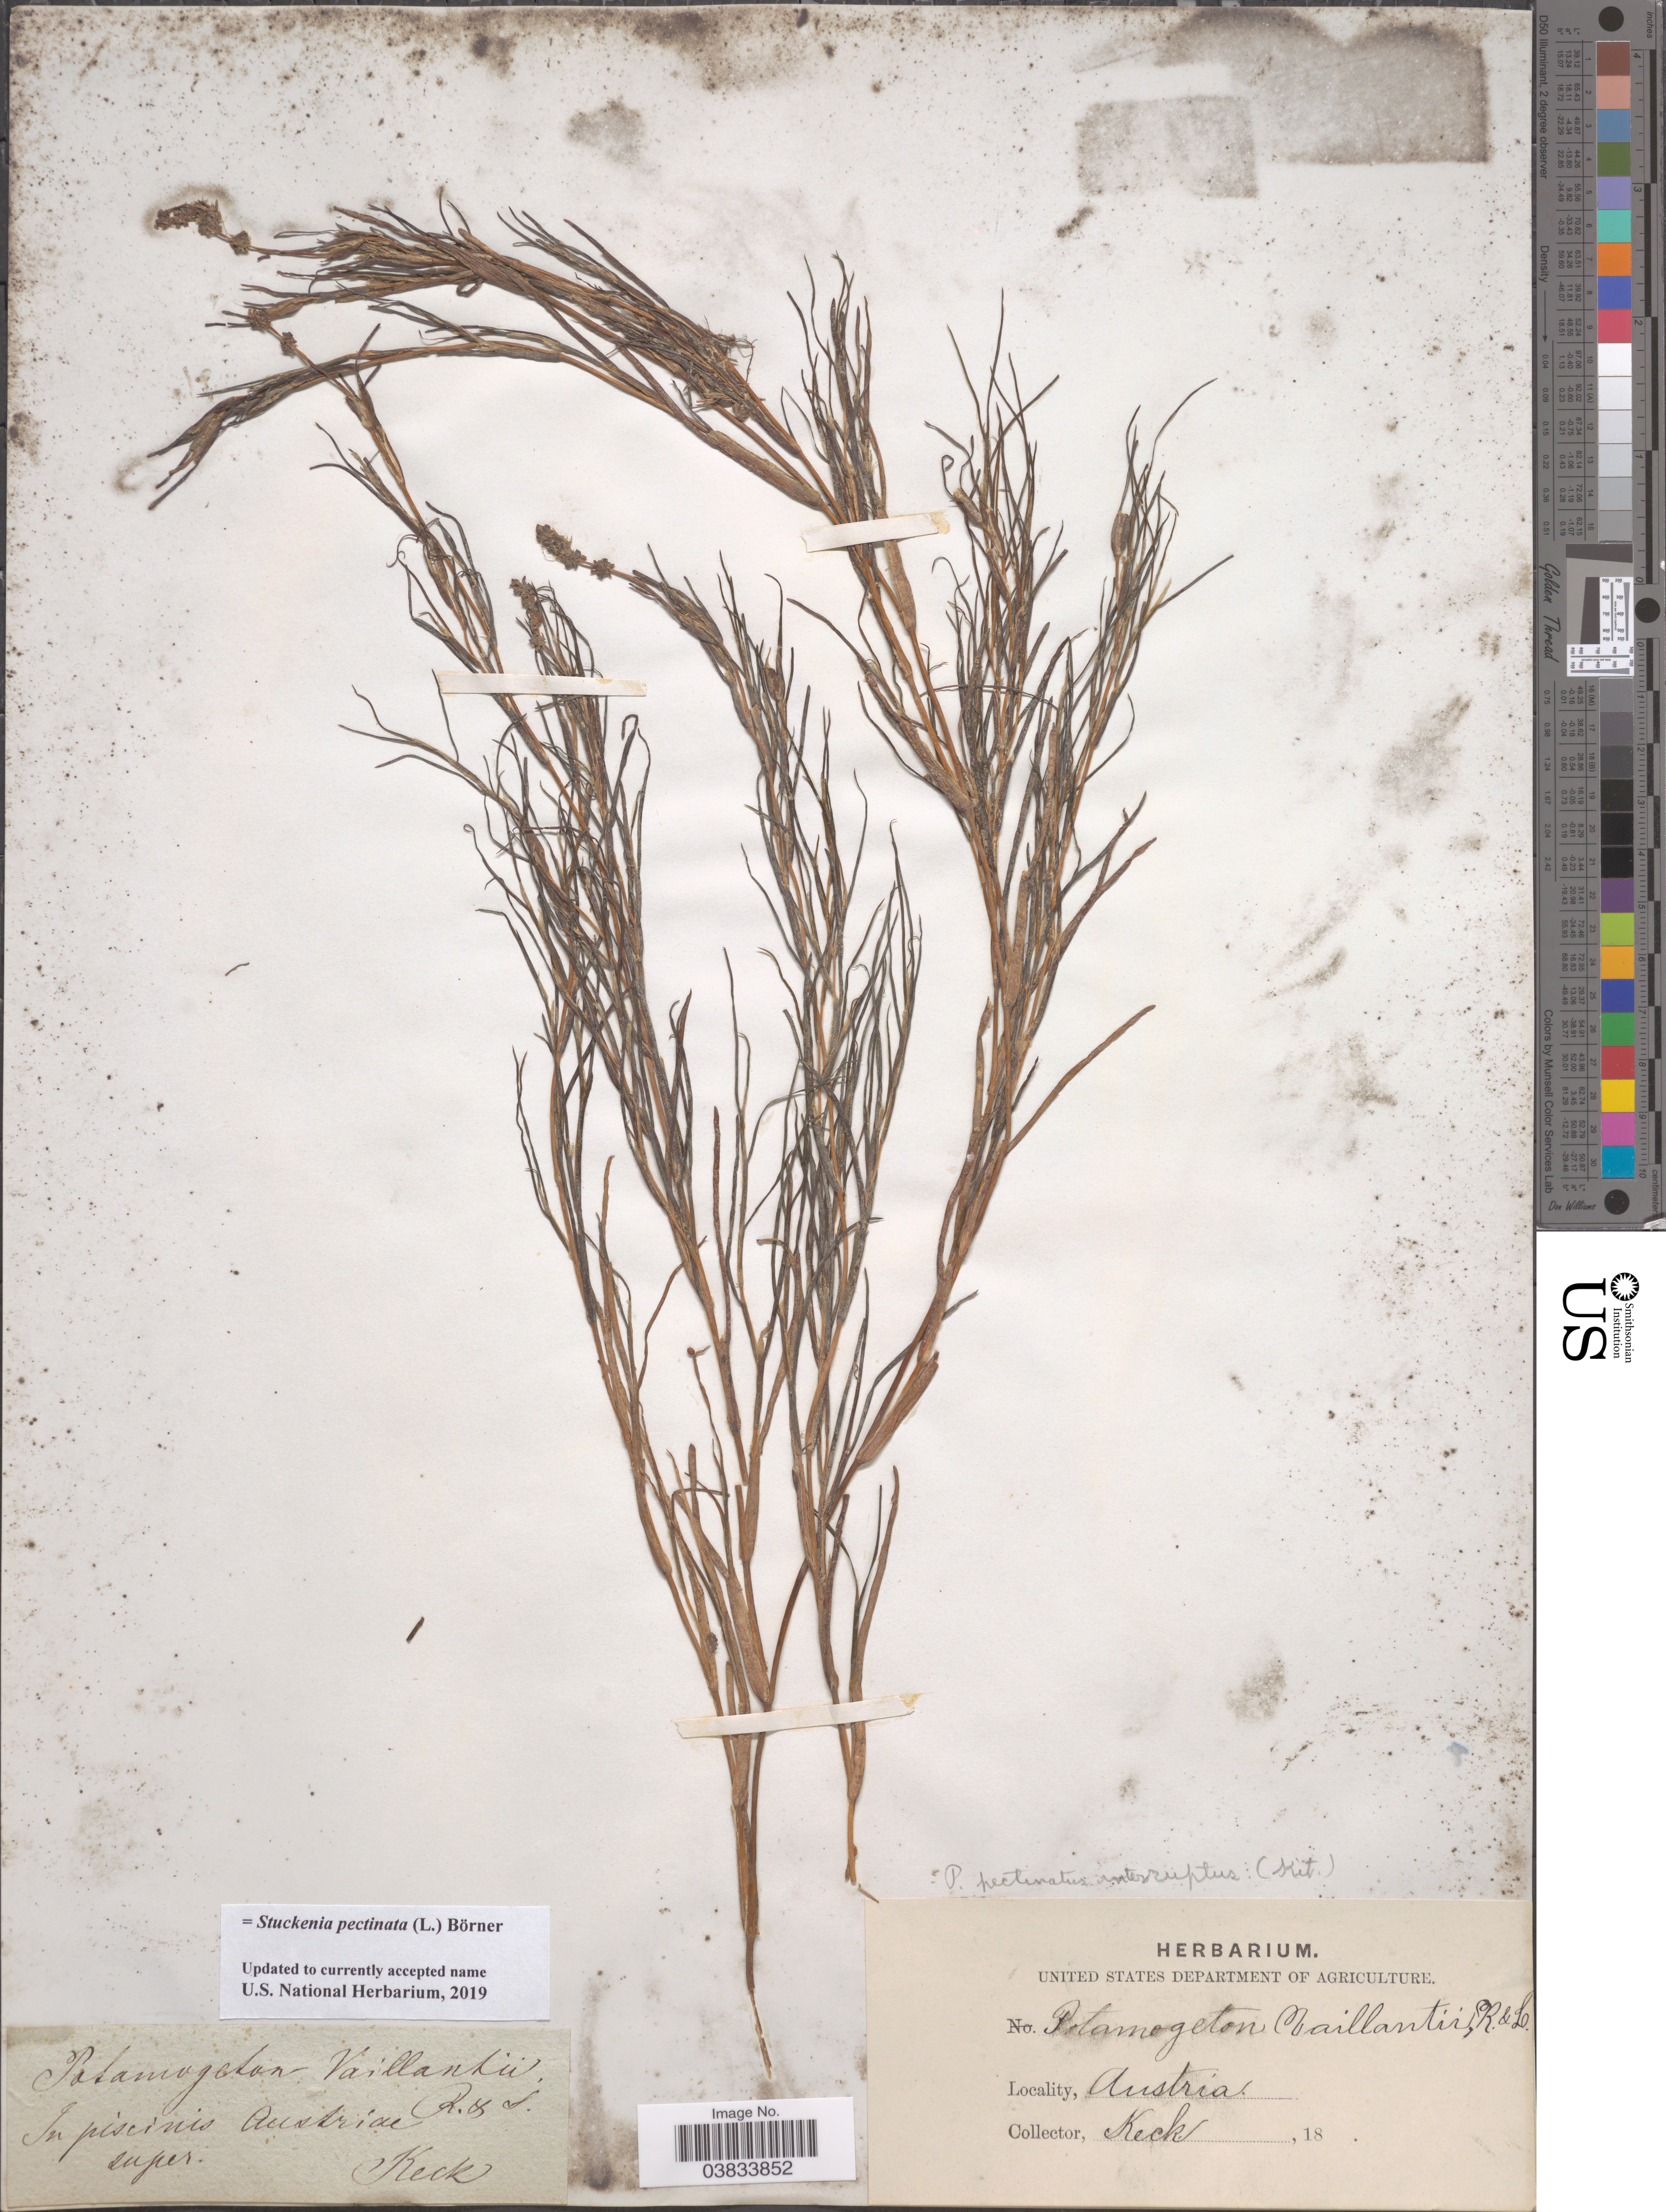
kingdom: Plantae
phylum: Tracheophyta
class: Liliopsida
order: Alismatales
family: Potamogetonaceae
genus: Stuckenia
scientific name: Stuckenia pectinata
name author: (L.) Börner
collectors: -- Keck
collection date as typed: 18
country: Austria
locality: In piscinis Austria R. & S. super.